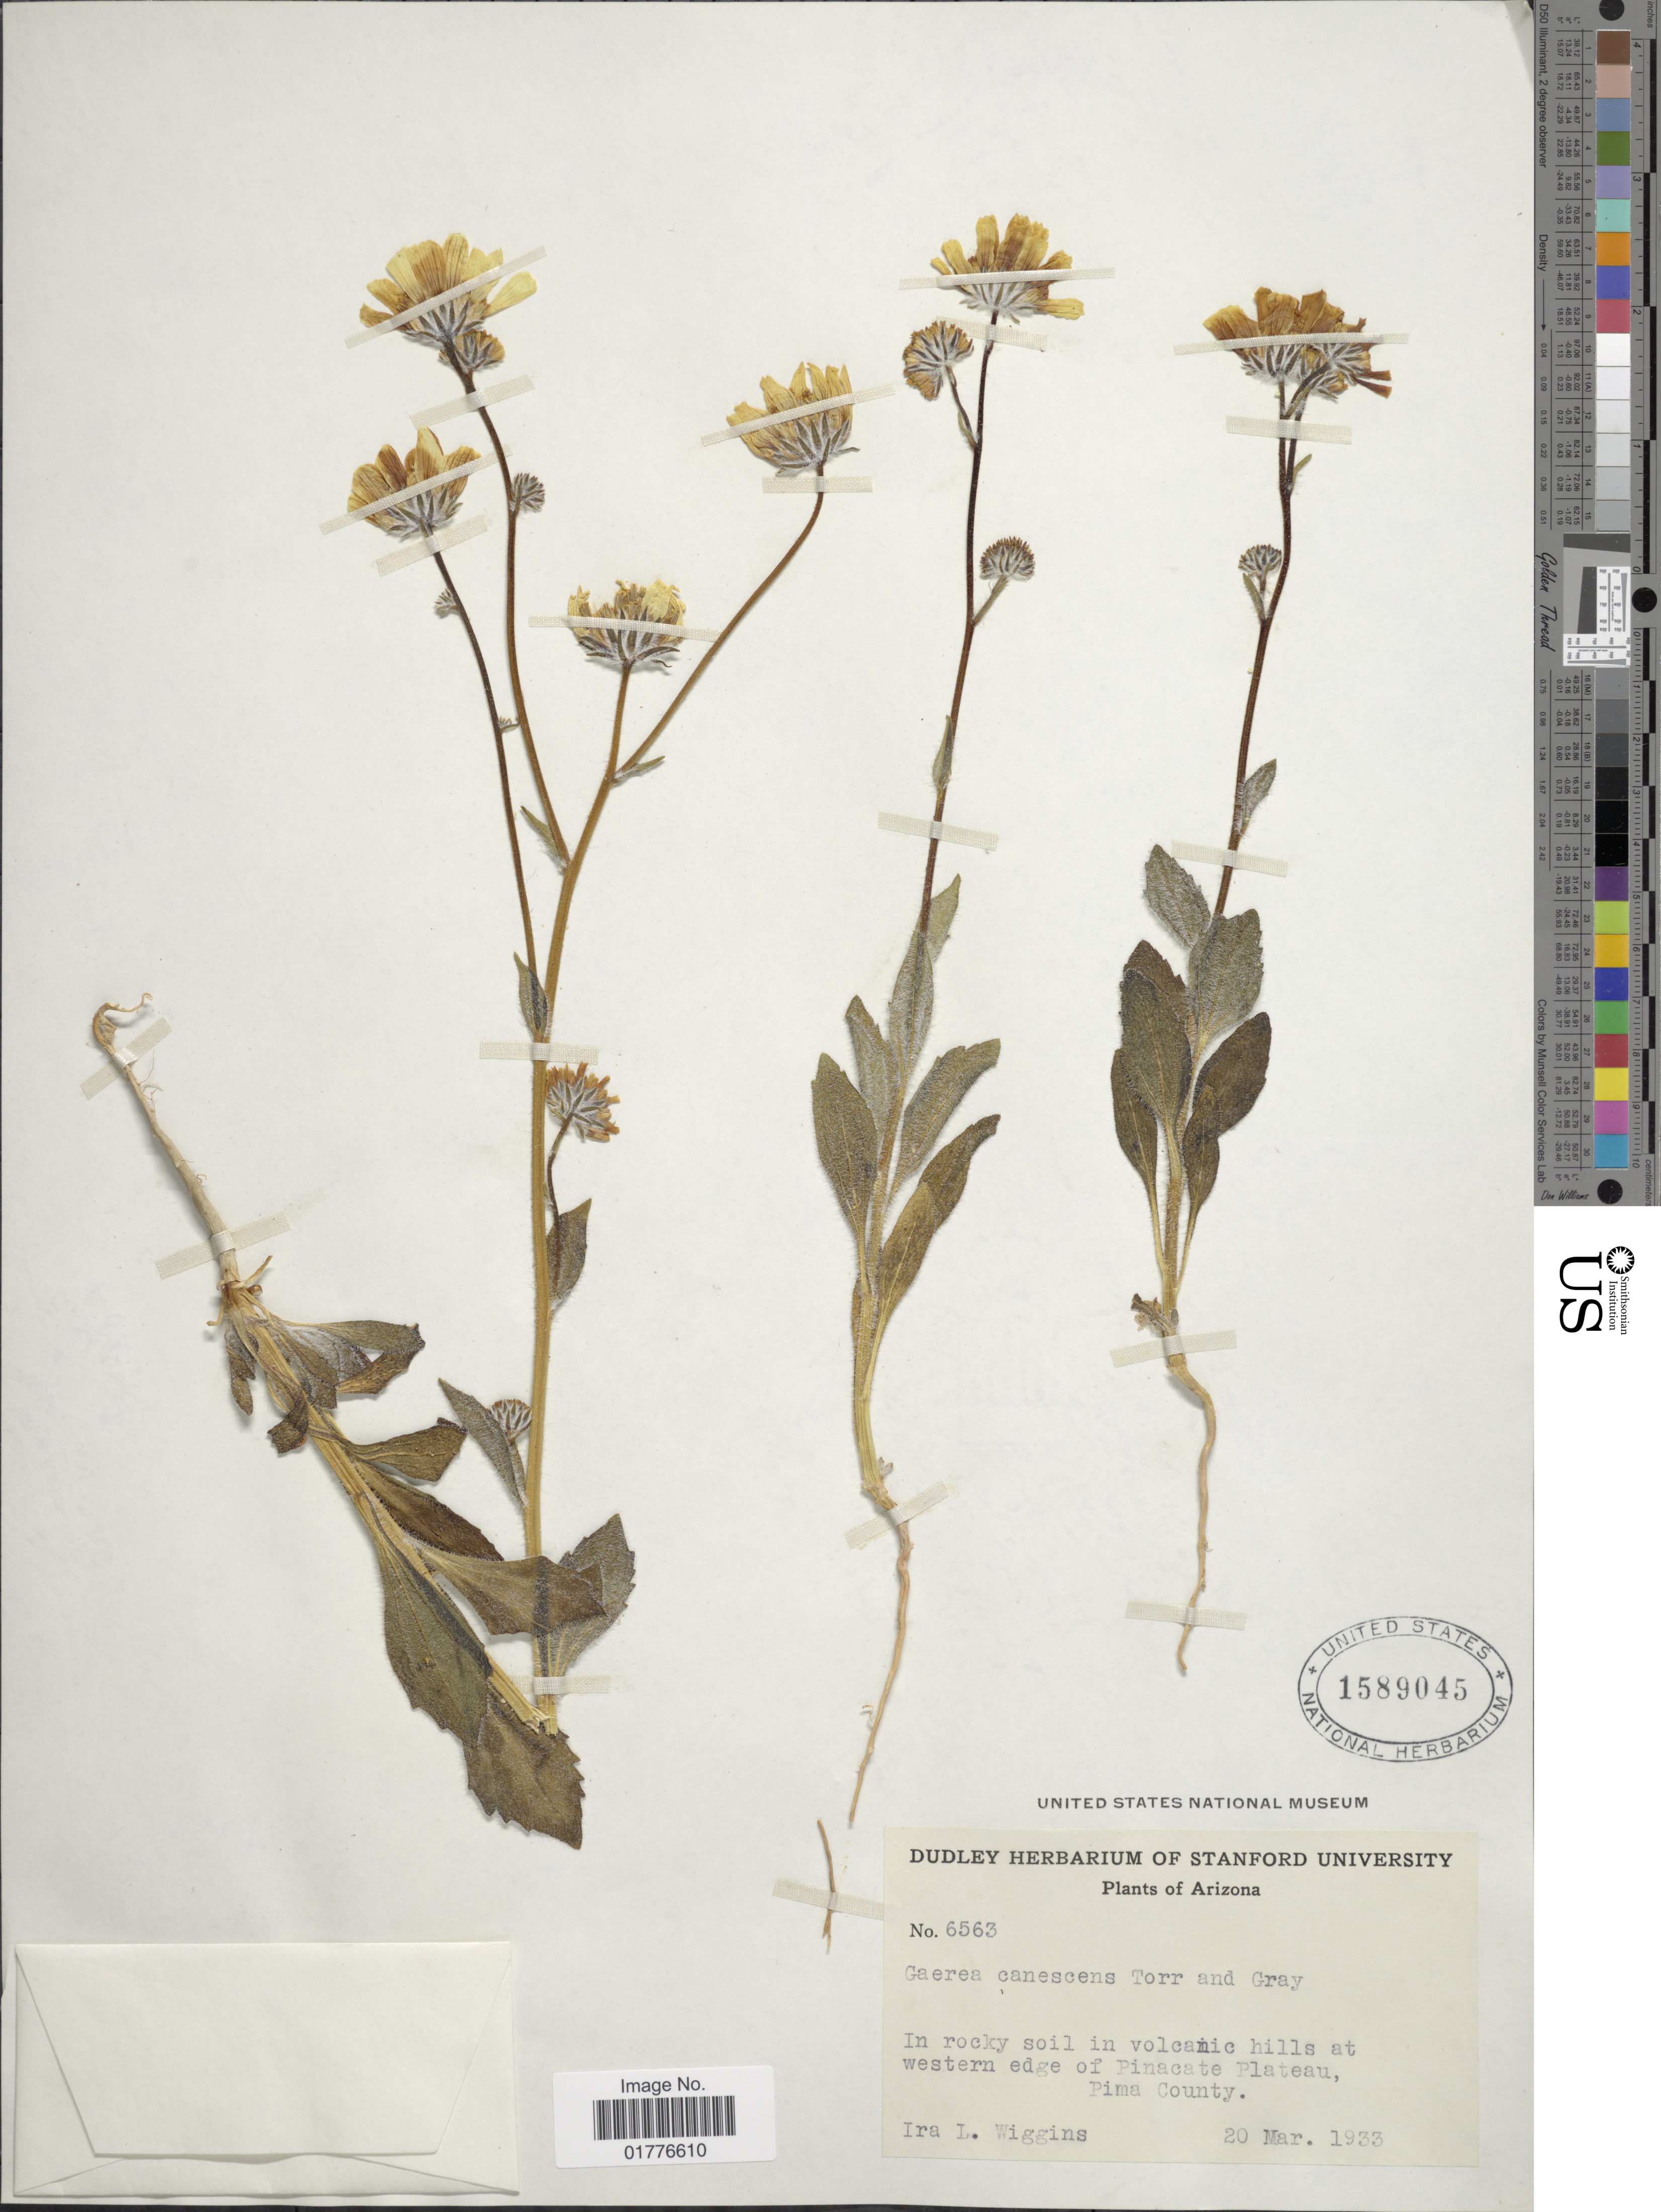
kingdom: Plantae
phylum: Tracheophyta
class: Magnoliopsida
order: Asterales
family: Asteraceae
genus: Geraea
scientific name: Geraea canescens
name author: Torr. & A. Gray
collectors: I. L. Wiggins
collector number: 6563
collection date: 1933-03-20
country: United States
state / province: Arizona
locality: Western edge of Pinacate Plateau, Pima County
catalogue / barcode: US 1589045